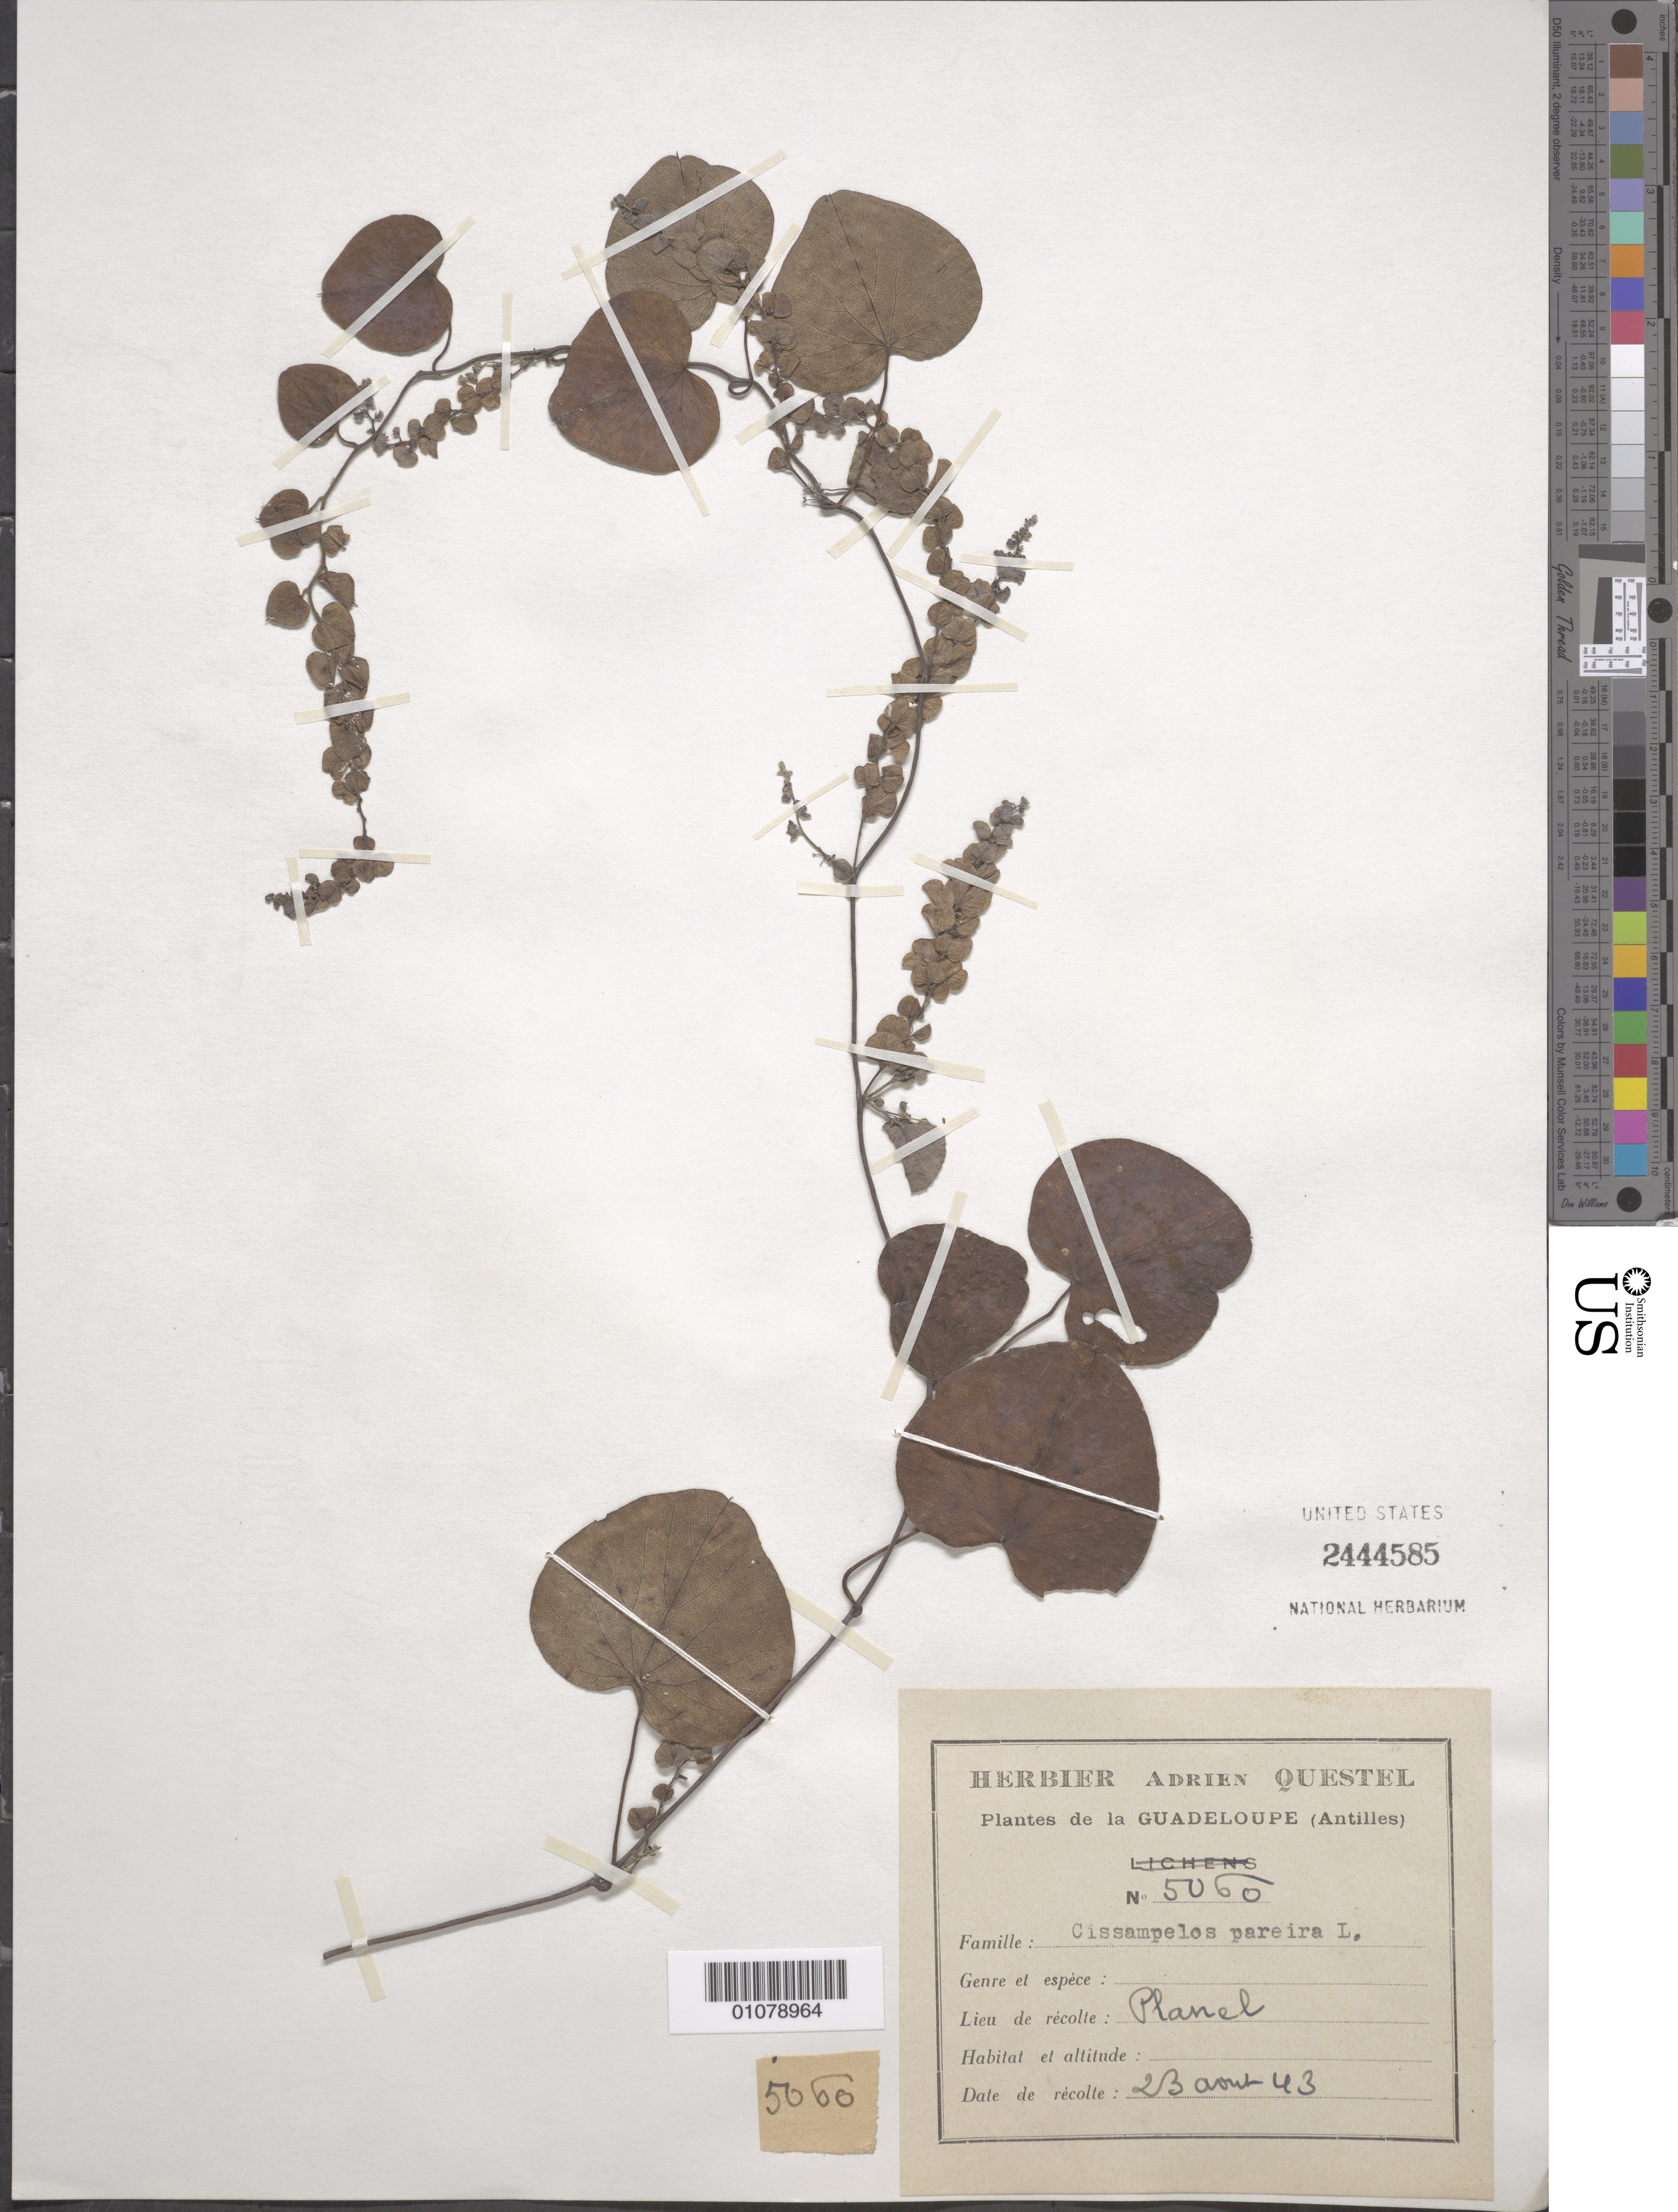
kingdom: Plantae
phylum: Tracheophyta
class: Magnoliopsida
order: Ranunculales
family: Menispermaceae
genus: Cissampelos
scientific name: Cissampelos pareira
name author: L.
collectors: A. Questel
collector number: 5060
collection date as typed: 23 Aug 1943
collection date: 1943-08-23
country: Guadeloupe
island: Basse Terre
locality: Planel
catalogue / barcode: US 2444585